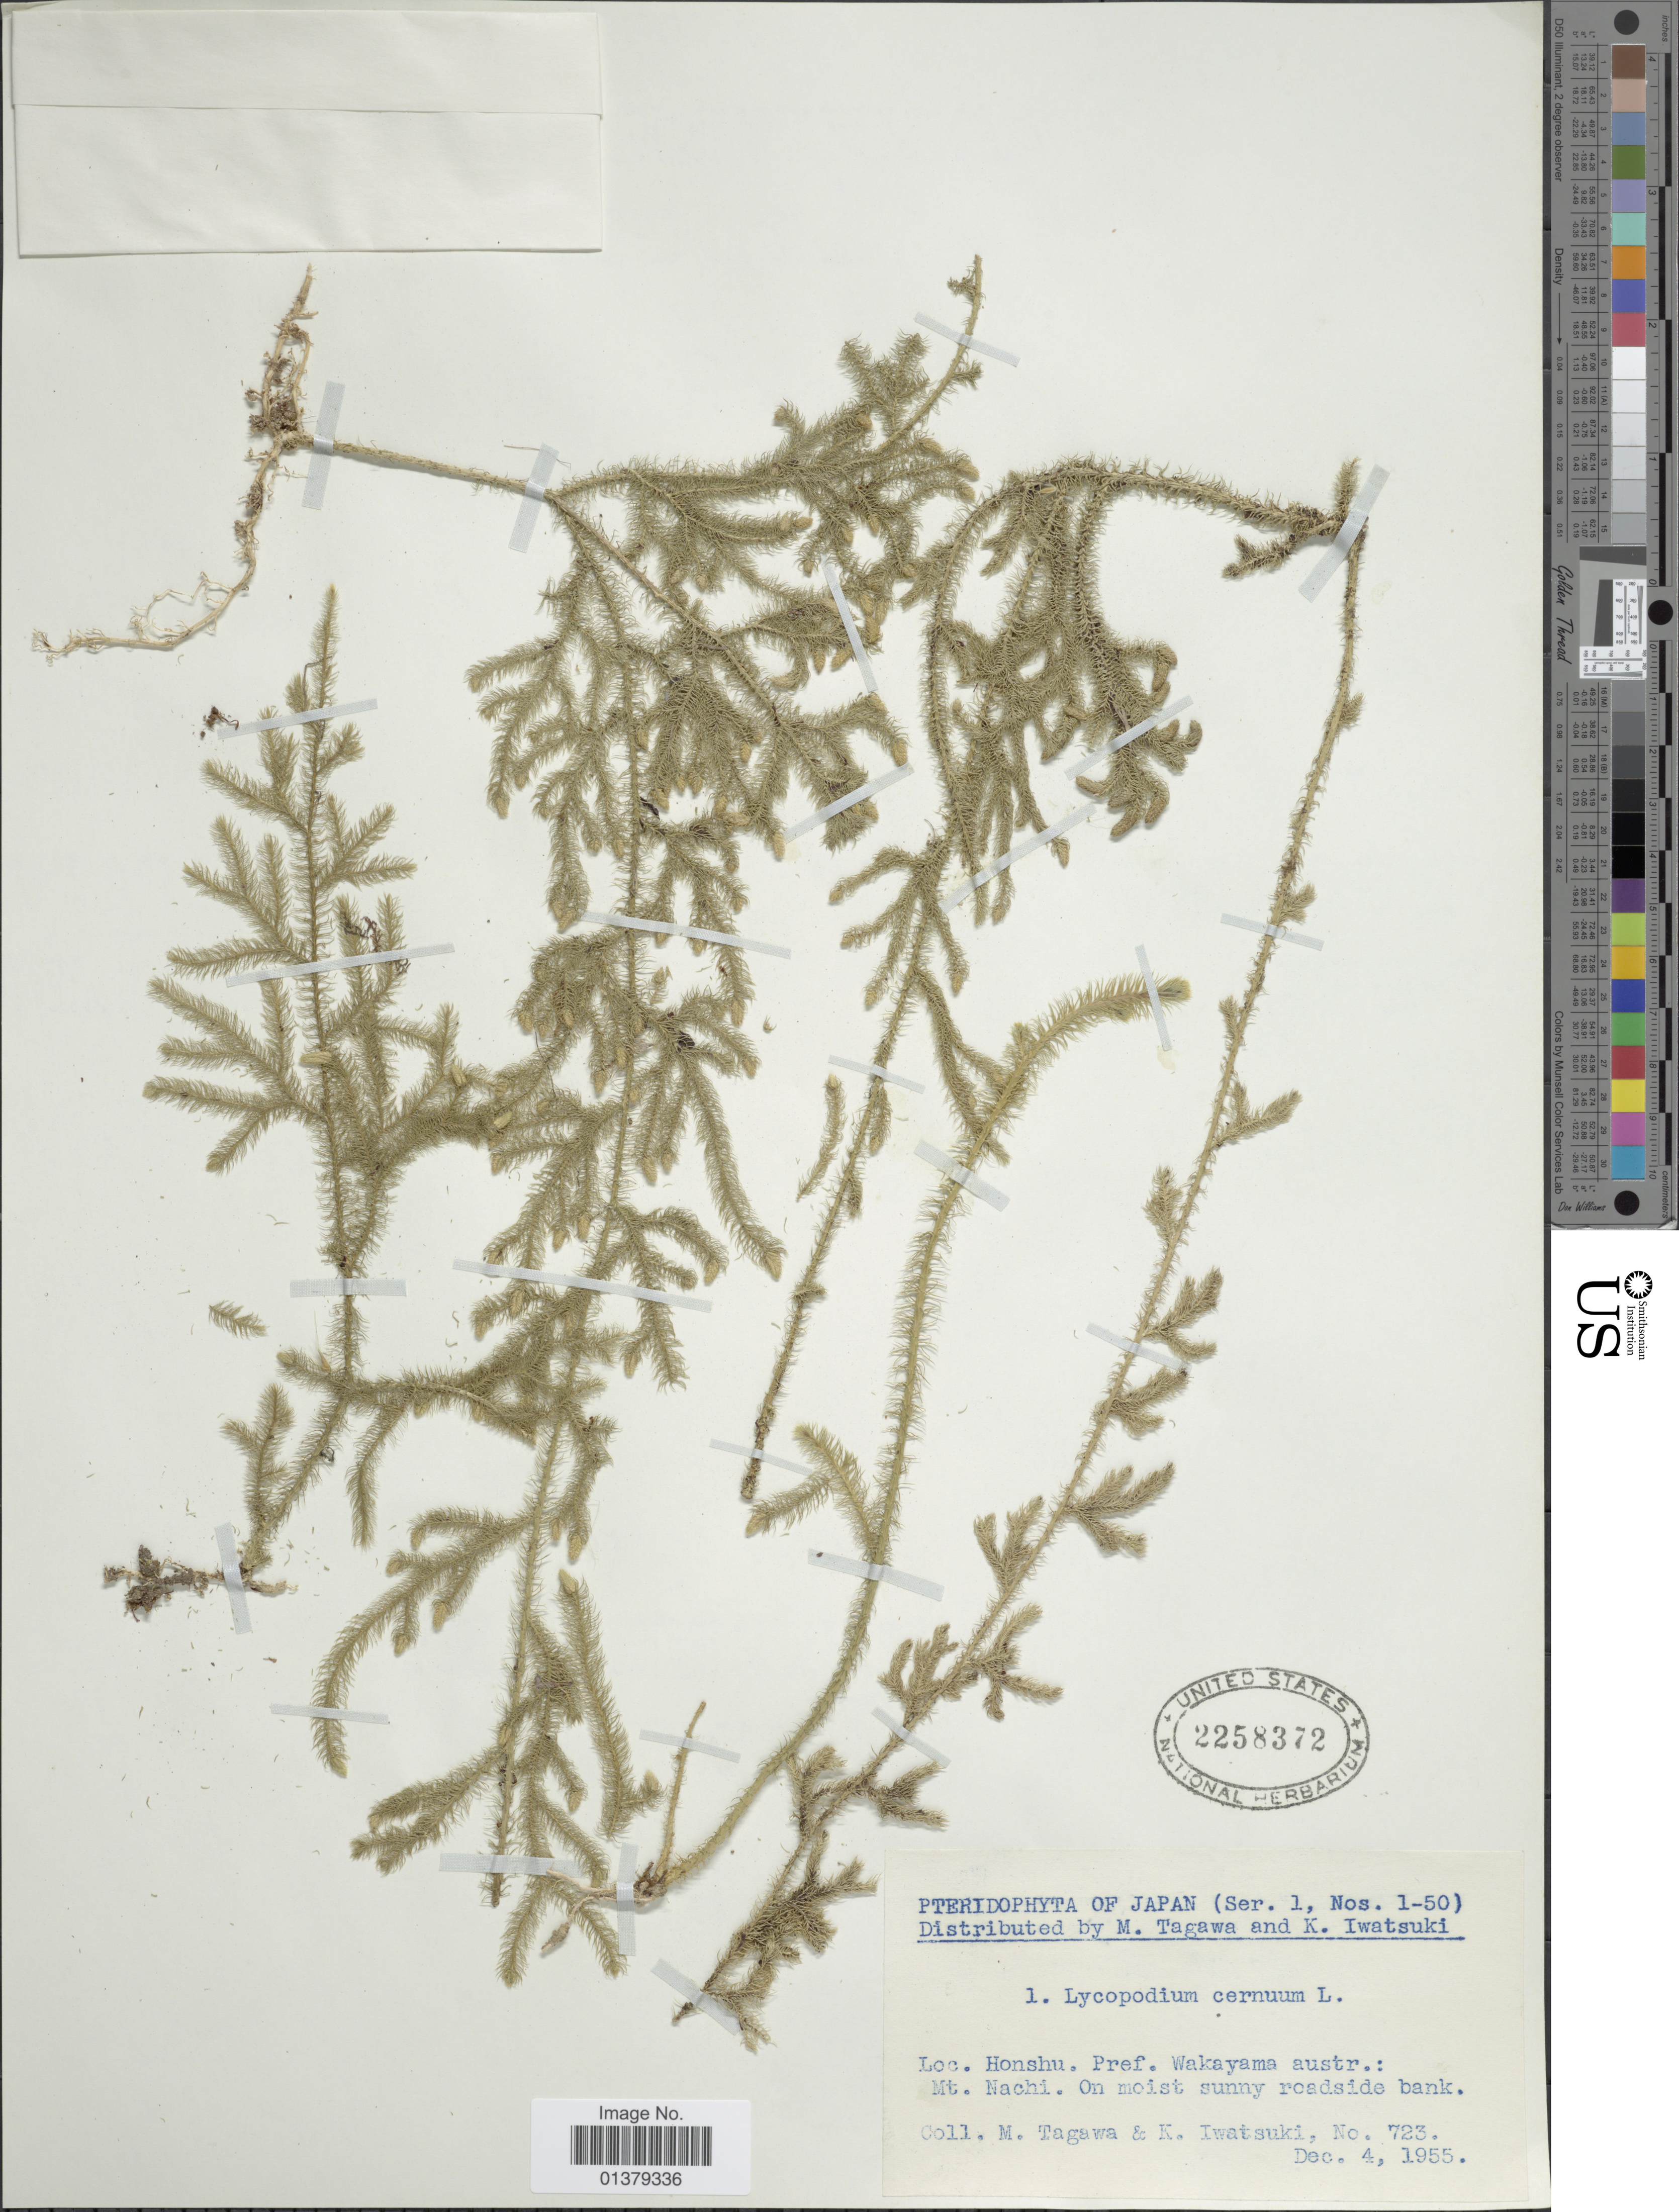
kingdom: Plantae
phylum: Tracheophyta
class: Lycopodiopsida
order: Lycopodiales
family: Lycopodiaceae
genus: Palhinhaea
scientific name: Palhinhaea cernua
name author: (L.) Vasc. & Franco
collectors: M. Tagawa & K. Iwatsuki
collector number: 723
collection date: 1955-12-04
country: Japan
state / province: Wakayama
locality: Honshu Pref Wakayama austr.: Mt Nachi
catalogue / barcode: US 2258372